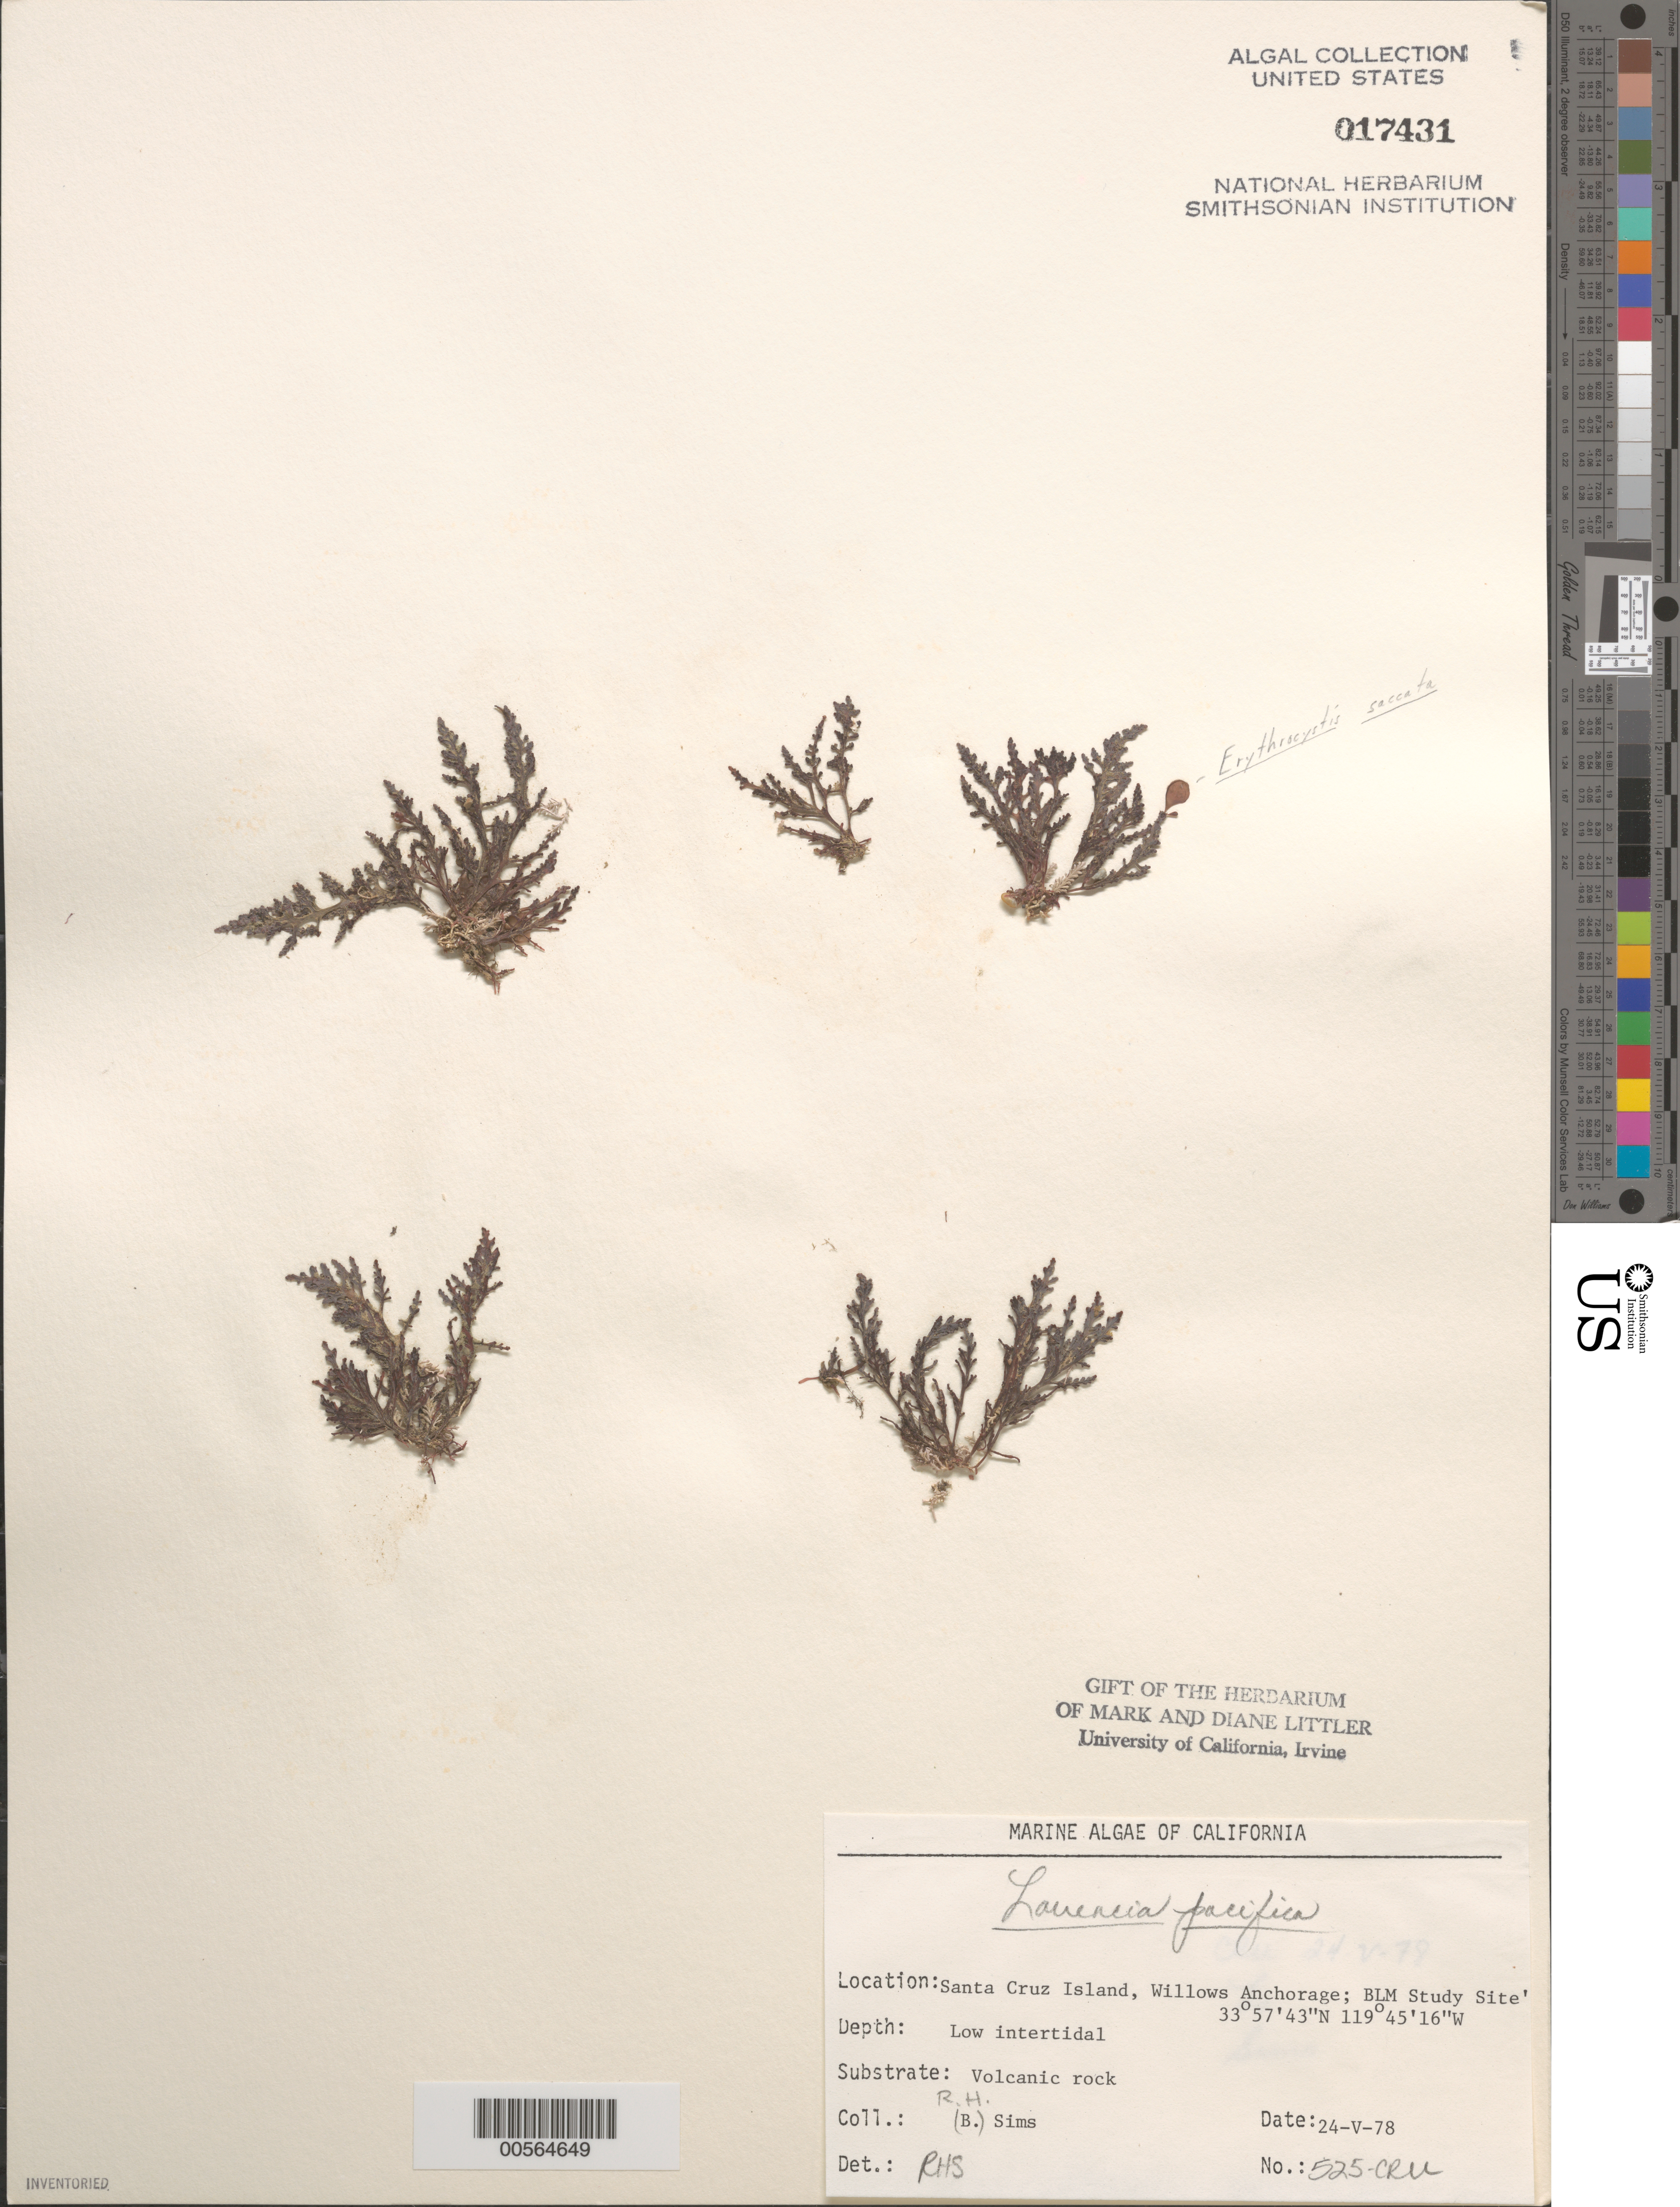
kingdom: Plantae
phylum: Rhodophyta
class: Florideophyceae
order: Ceramiales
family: Rhodomelaceae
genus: Laurencia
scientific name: Laurencia pacifica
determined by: Sims, Robert H.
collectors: R. H. Sims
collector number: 525-cru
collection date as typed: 24 May 1978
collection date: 1978-05-24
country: United States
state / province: California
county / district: Santa Barbara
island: Santa Cruz Island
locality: Willows Anchorage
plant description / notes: BLM-SOCALBIGHT Rocky Intertidal Survey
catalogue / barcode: US 17431